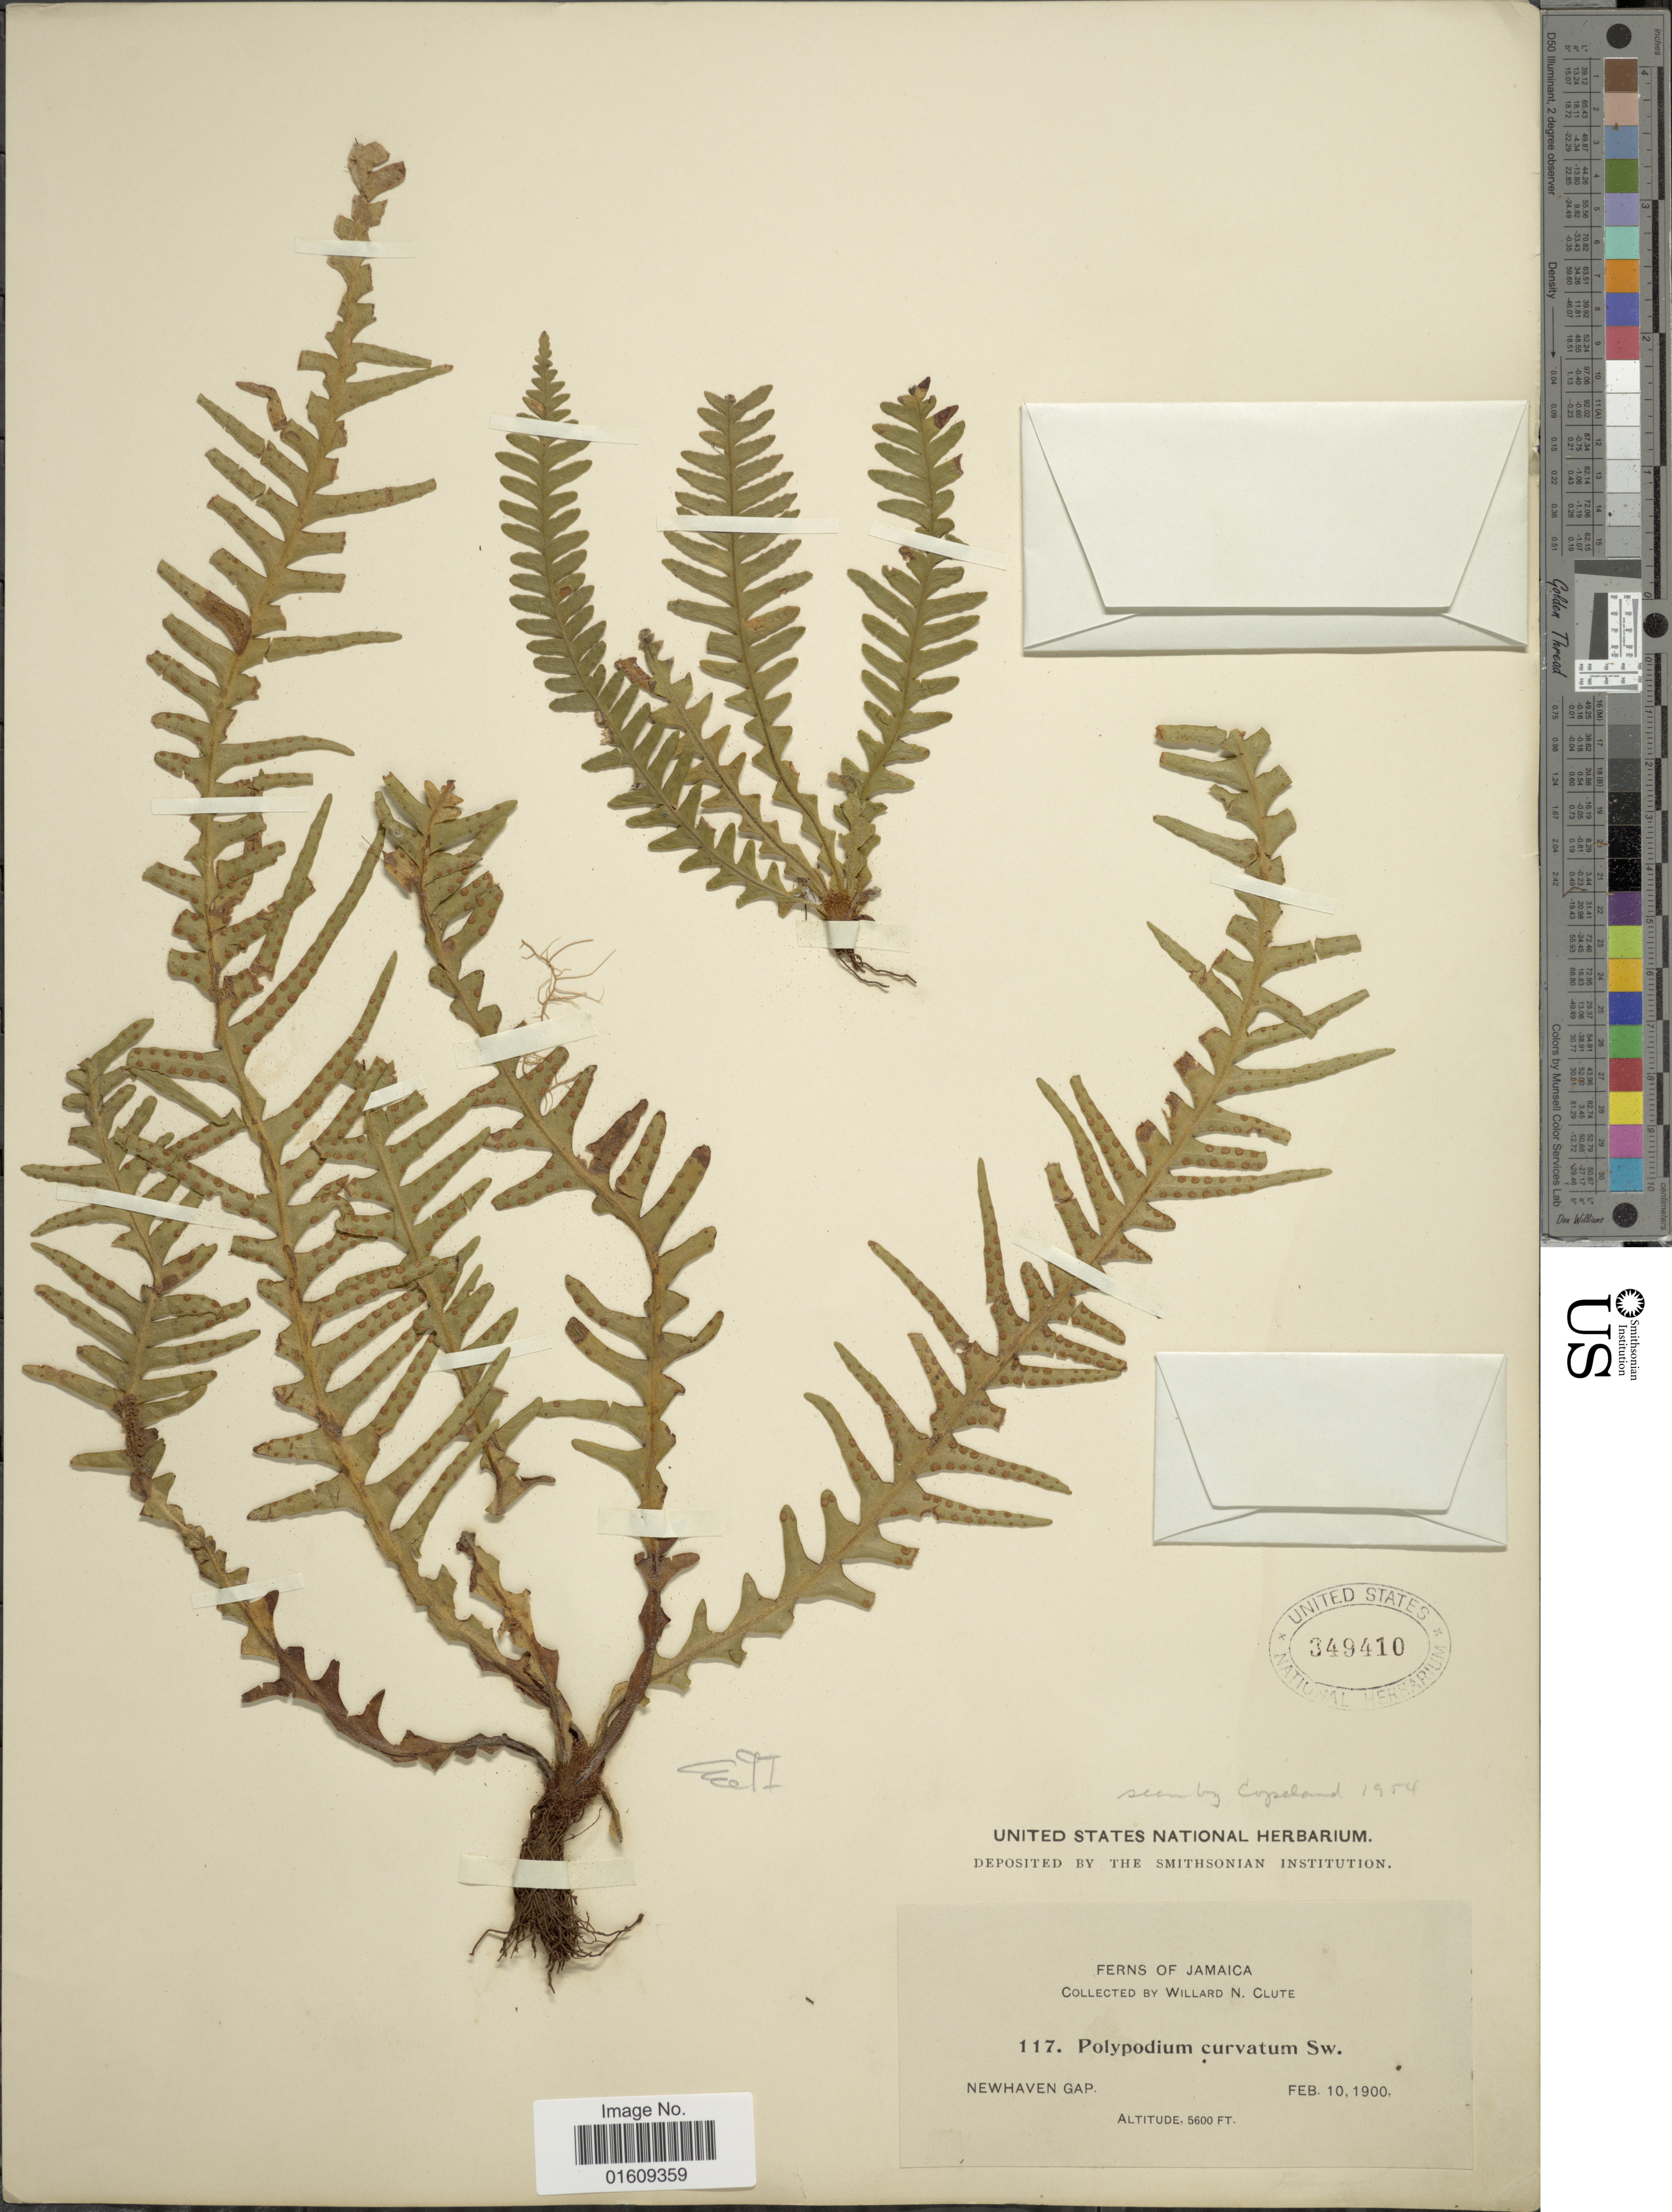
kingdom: Plantae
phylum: Tracheophyta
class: Polypodiopsida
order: Polypodiales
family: Polypodiaceae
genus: Ceradenia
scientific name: Ceradenia curvata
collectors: W. N. Clute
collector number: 117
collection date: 1900-02-10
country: Jamaica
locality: Jamaica, NewHaven Gap.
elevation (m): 1707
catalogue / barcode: US 349410